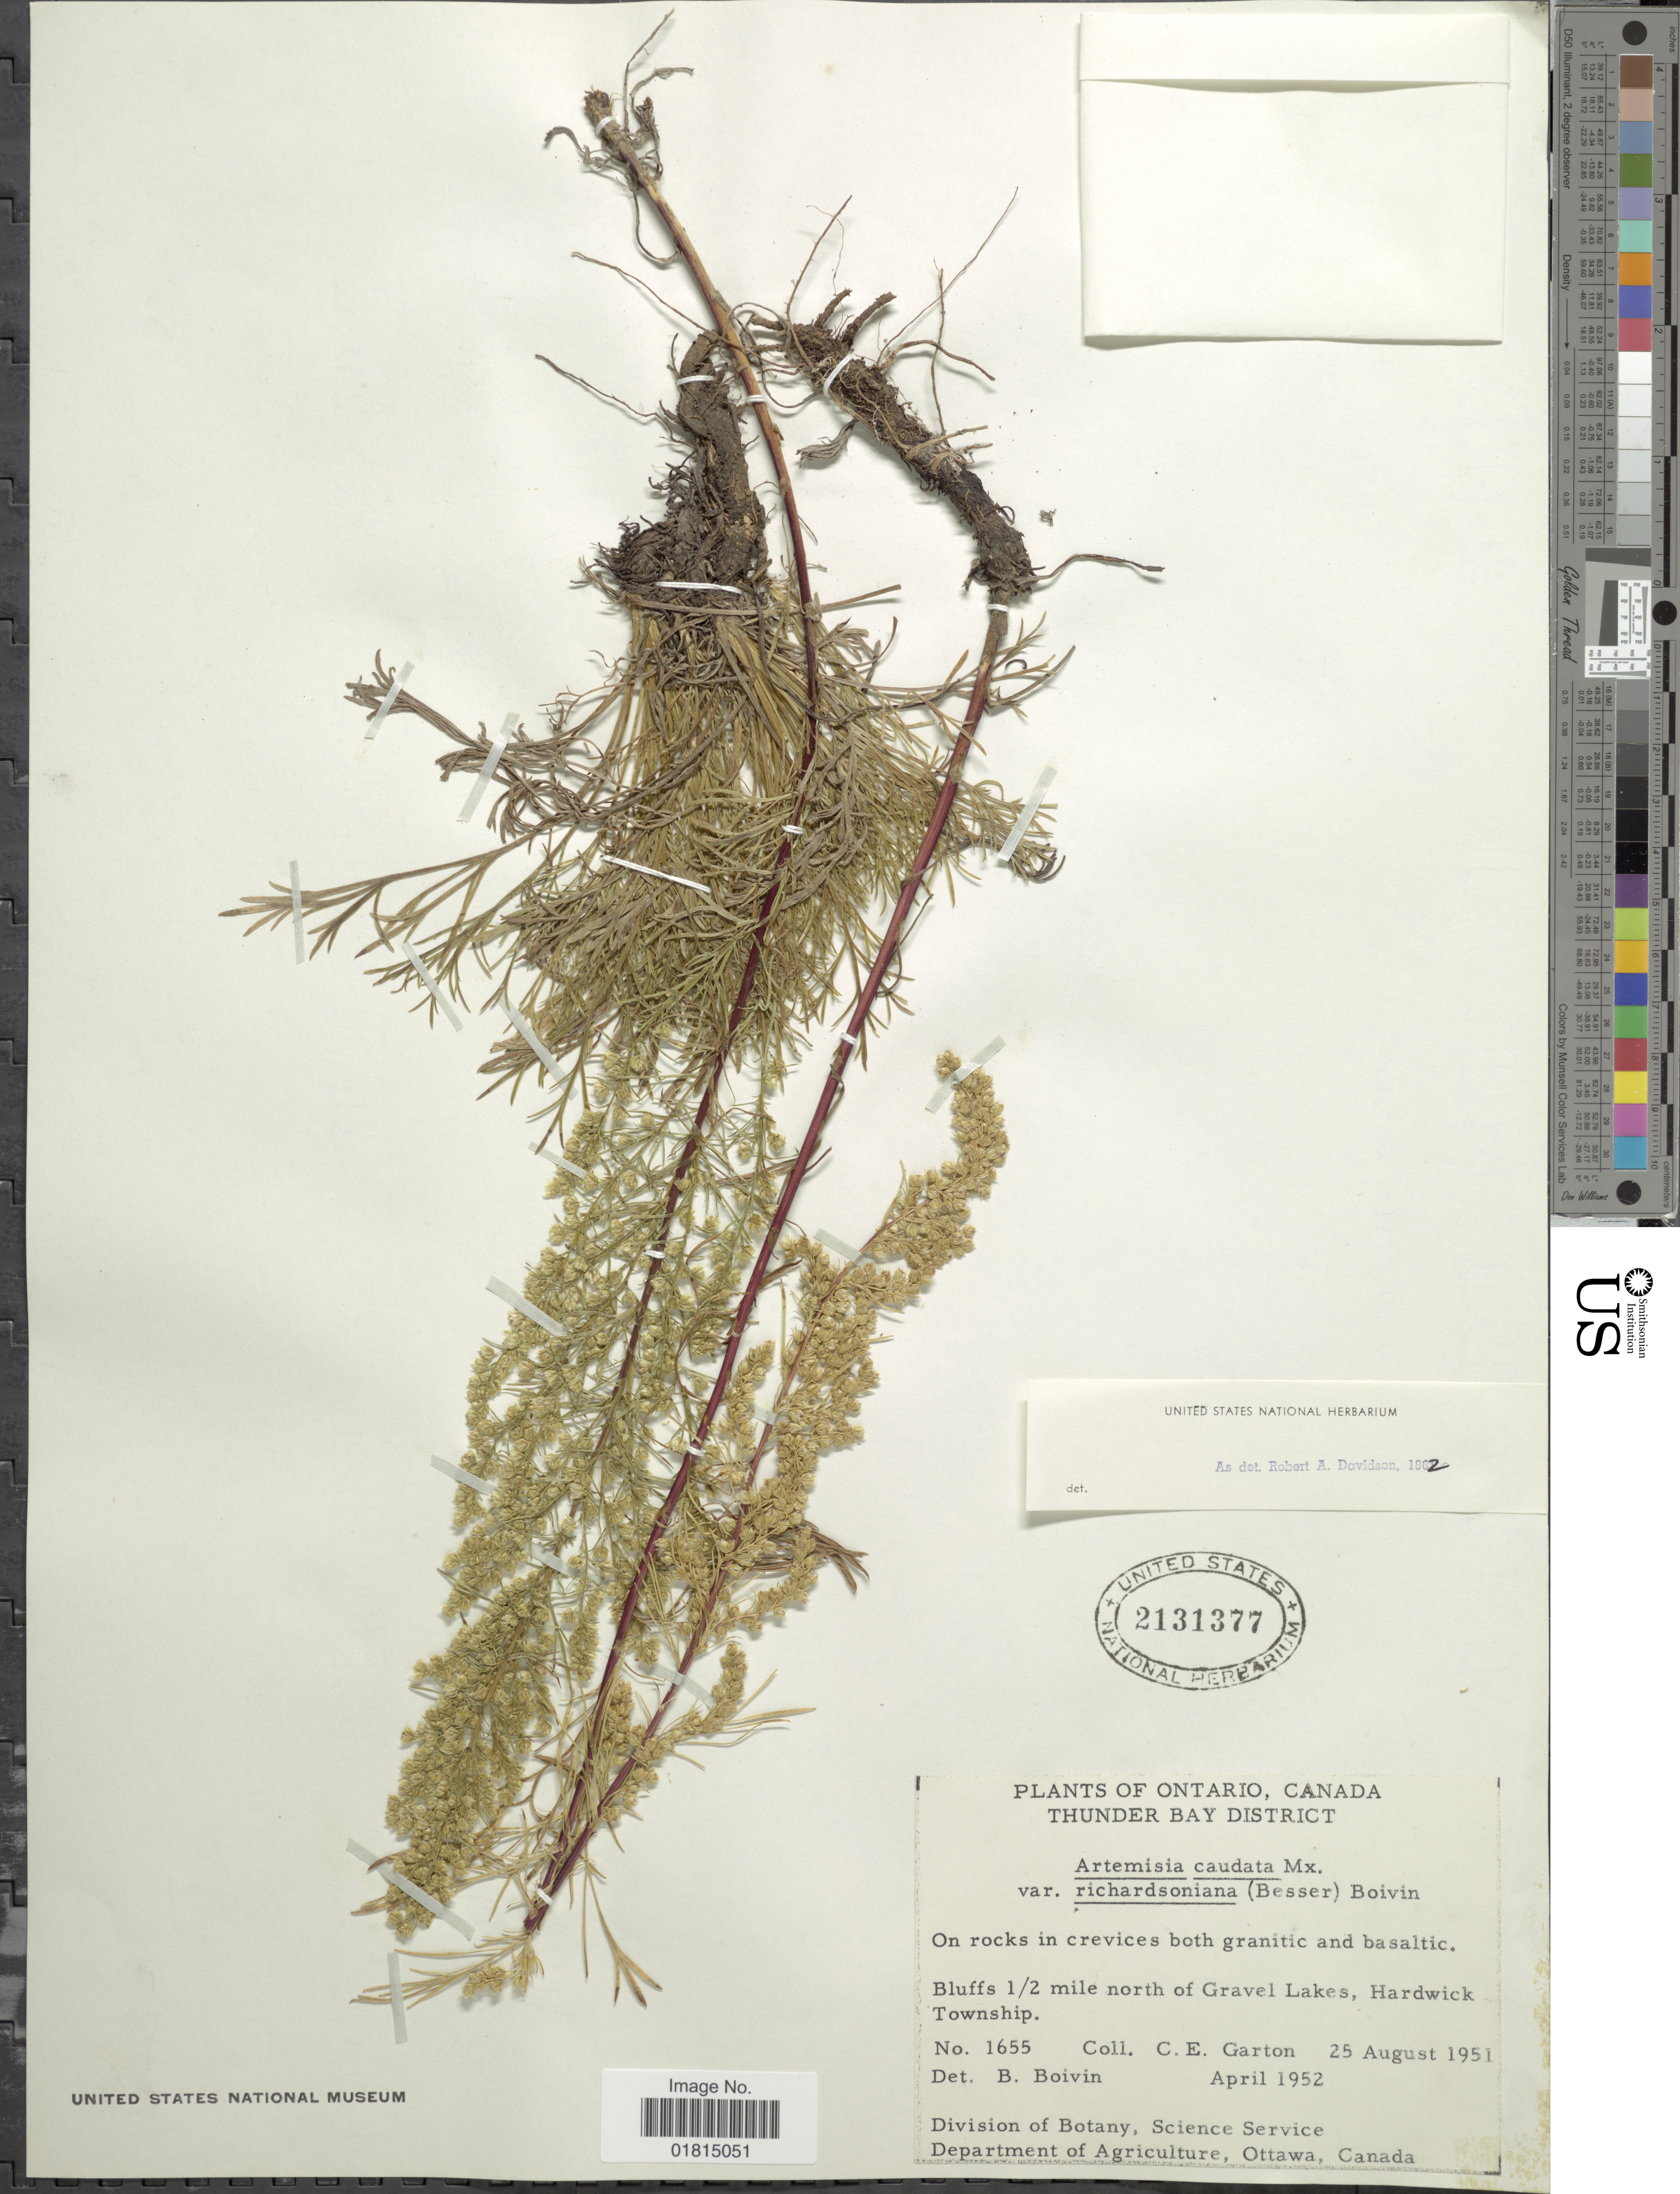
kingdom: Plantae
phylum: Tracheophyta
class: Magnoliopsida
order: Asterales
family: Asteraceae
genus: Artemisia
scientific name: Artemisia caudata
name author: Michx.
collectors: C. E. Garton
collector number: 1655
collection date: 1951-08-25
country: Canada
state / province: Ontario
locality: Thunder Bay District. Bluffs 1/2 mile north of Gravel Lakes, Hardwick Township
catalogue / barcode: US 2131377